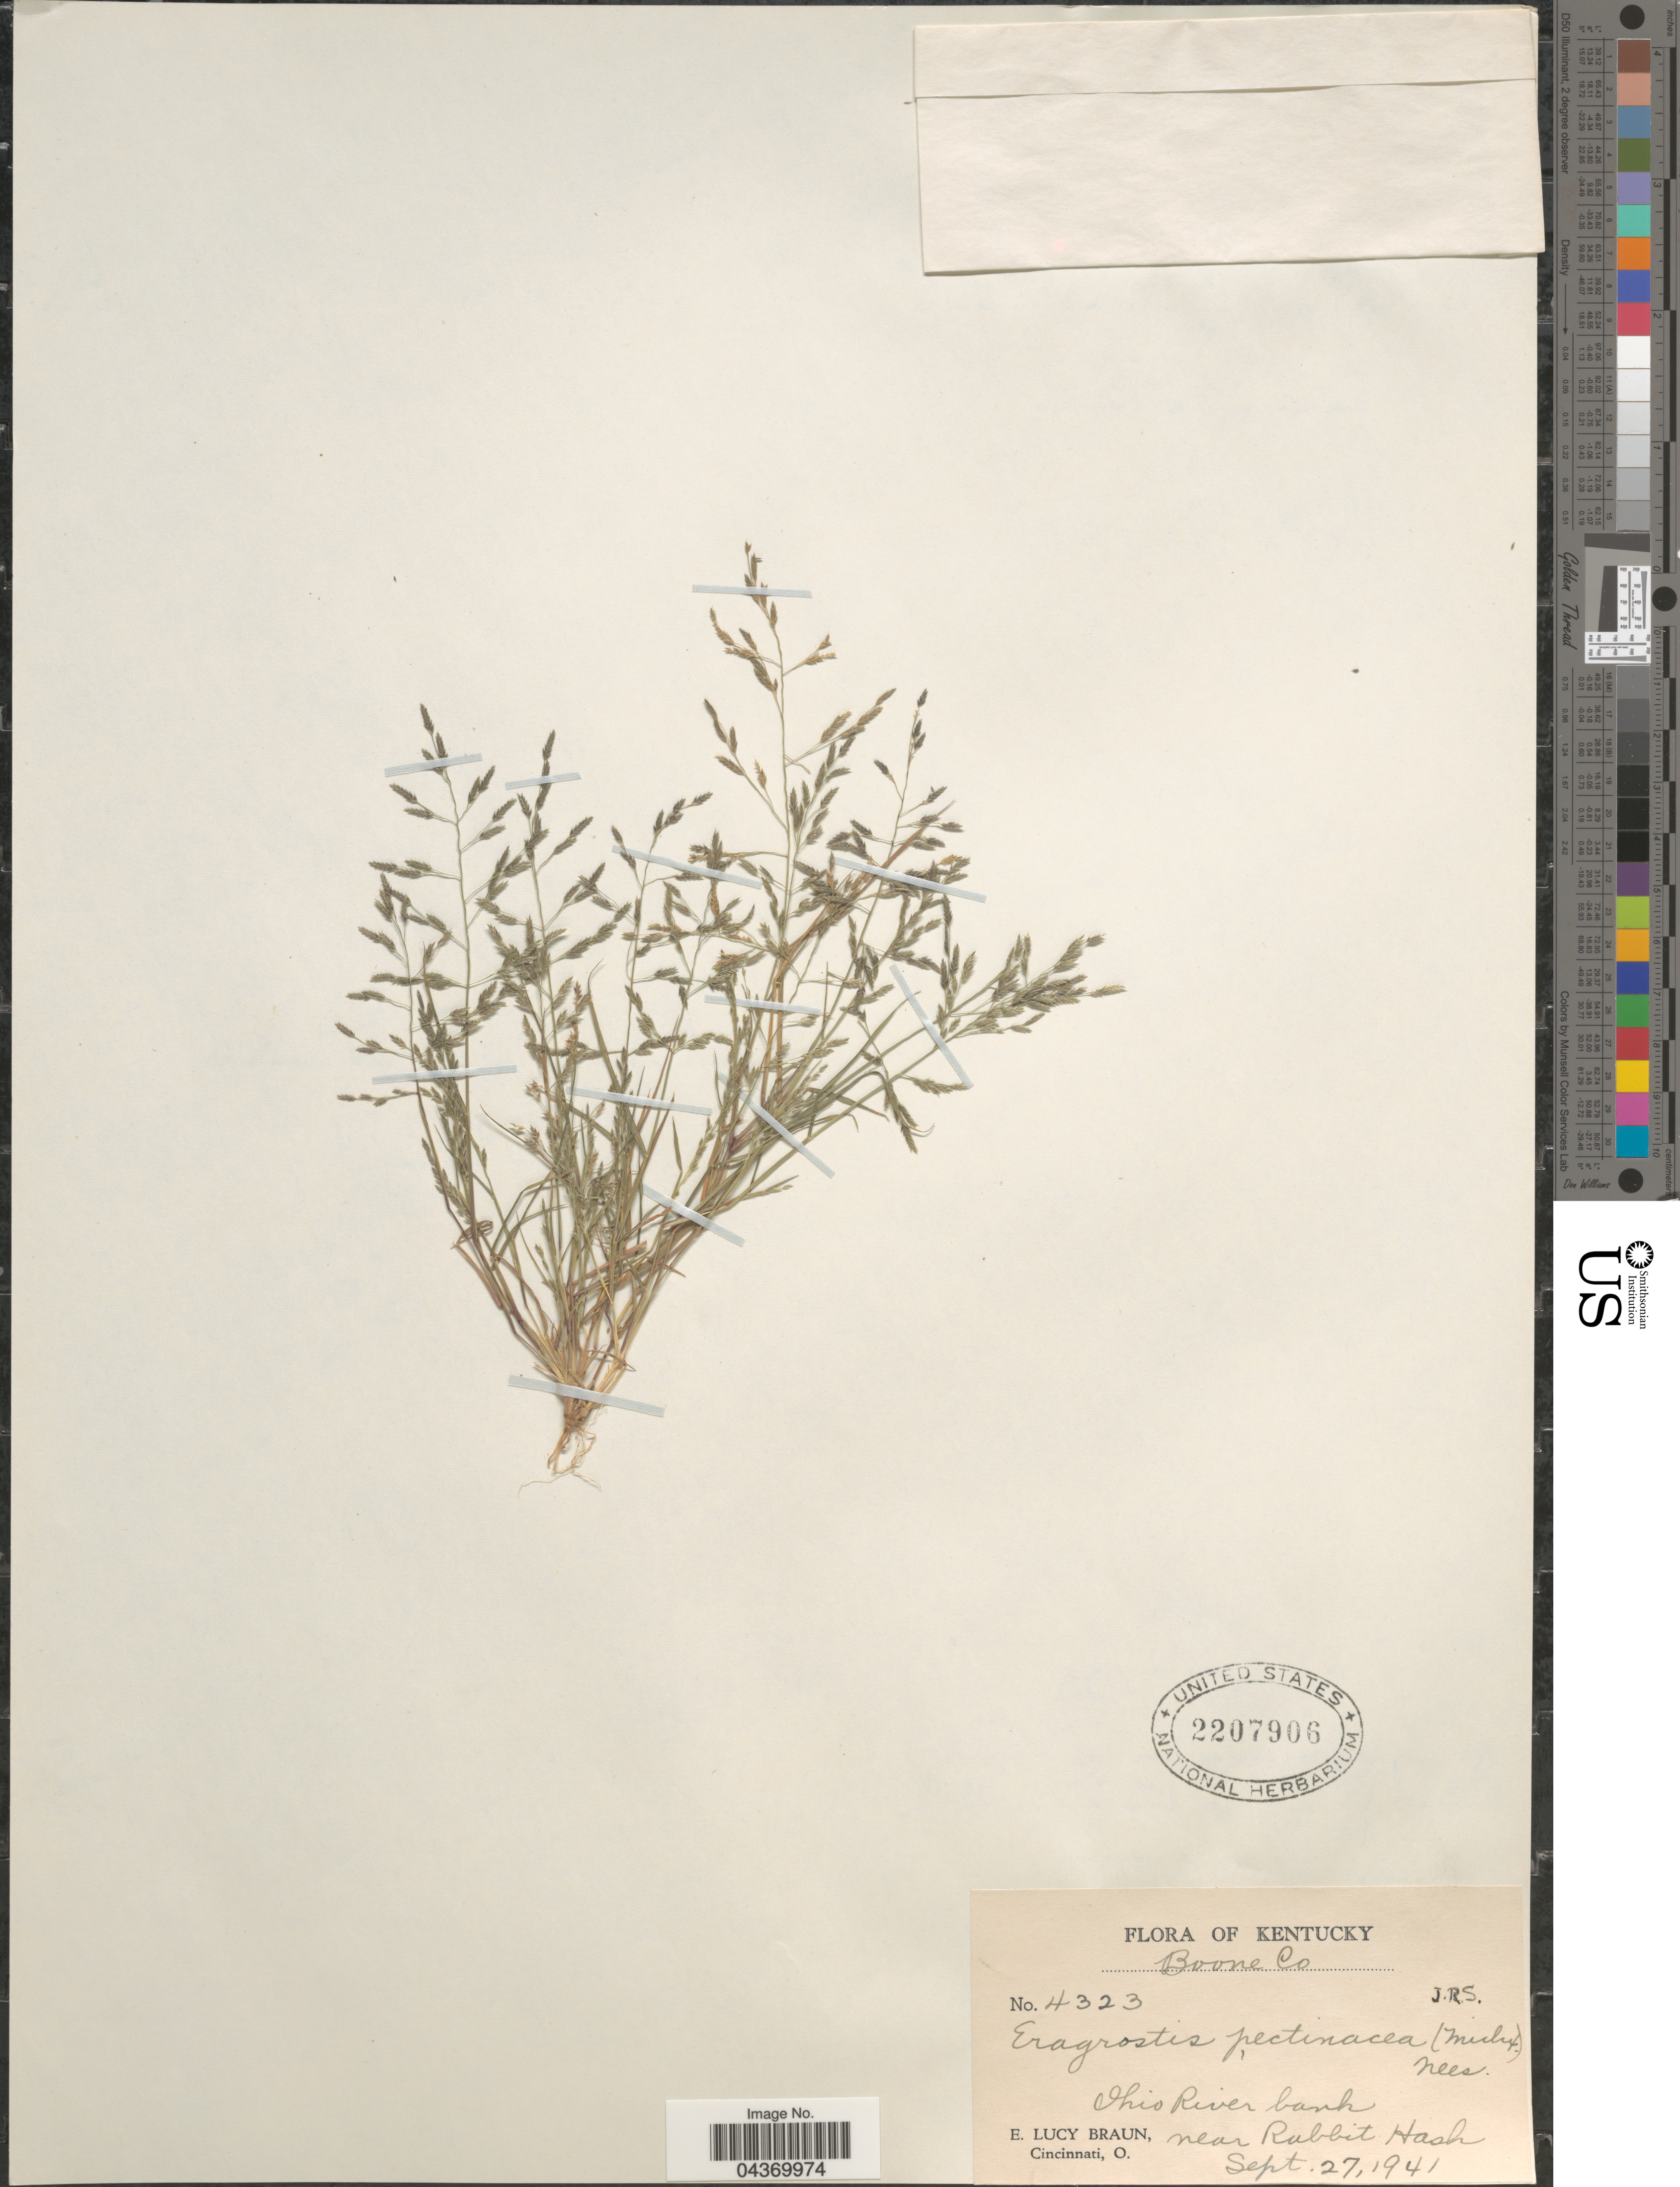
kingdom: Plantae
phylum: Tracheophyta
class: Liliopsida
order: Poales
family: Poaceae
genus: Eragrostis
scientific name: Eragrostis pectinacea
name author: (Michx.) Nees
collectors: E. L. Braun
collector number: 4323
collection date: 1941-09-27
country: United States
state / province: Kentucky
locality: Boone Co. Ohio River bank near Rabbit Hash.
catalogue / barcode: US 2207906